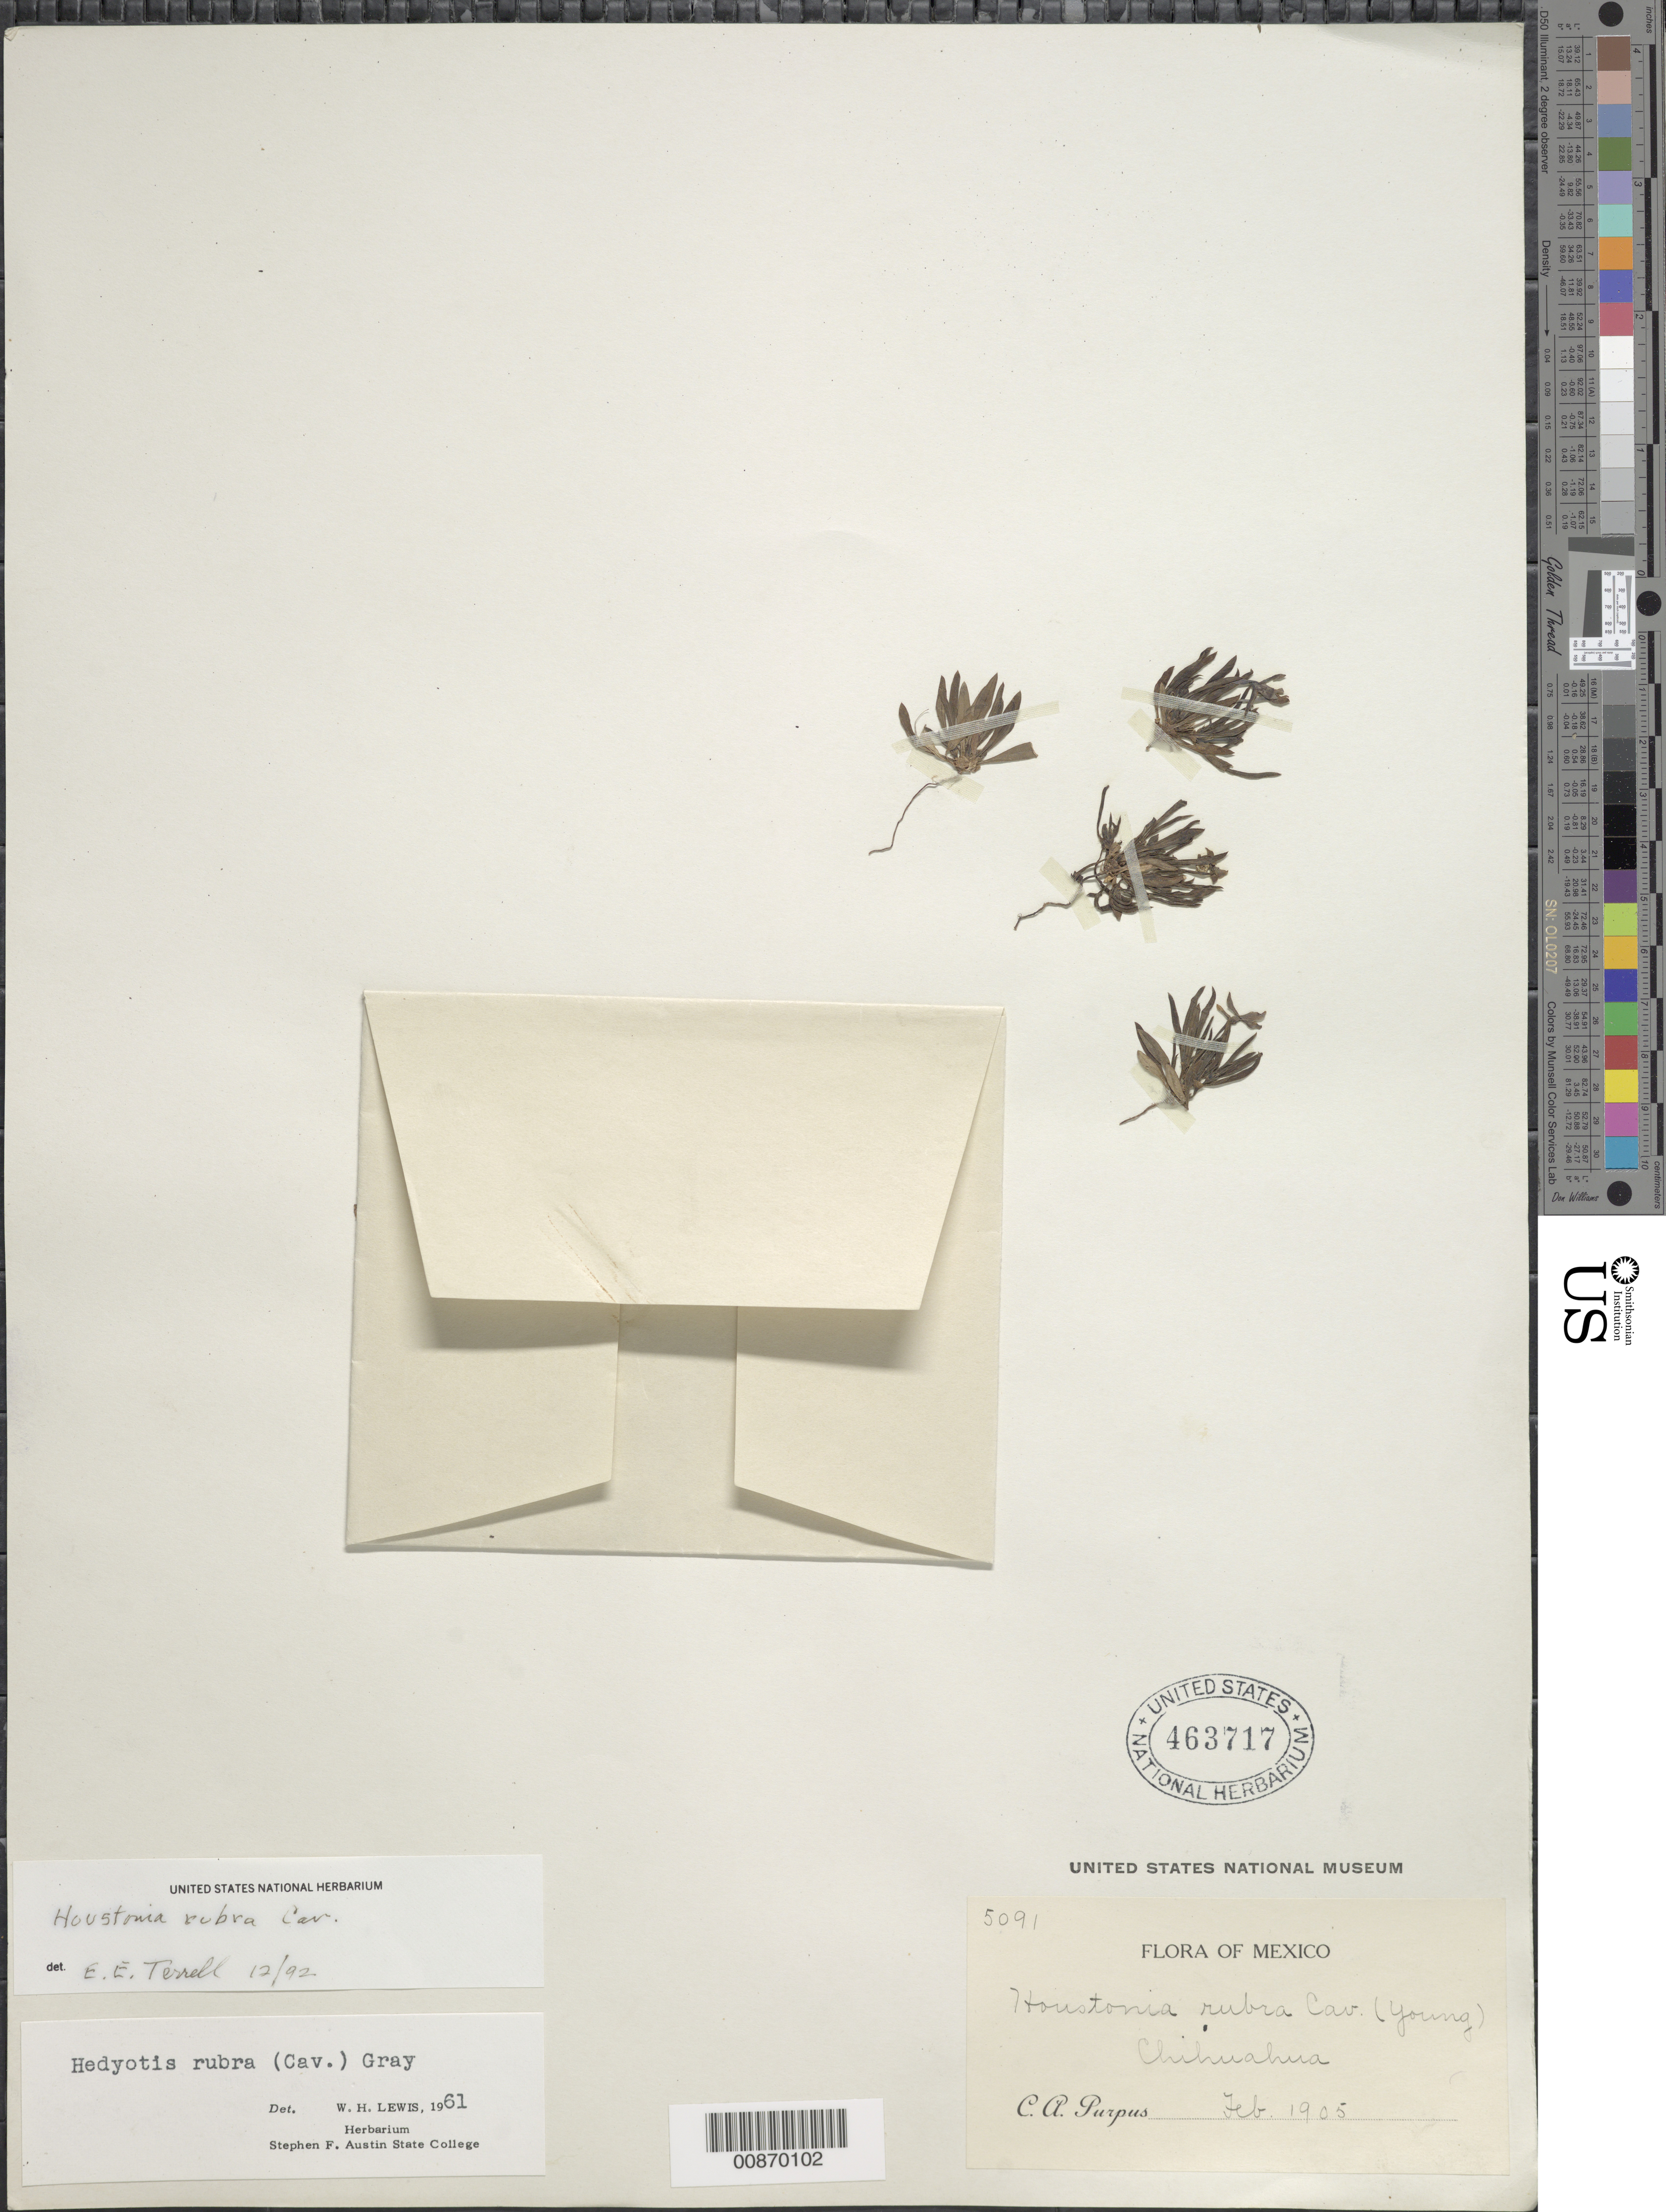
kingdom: Plantae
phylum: Tracheophyta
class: Magnoliopsida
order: Gentianales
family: Rubiaceae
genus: Houstonia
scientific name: Houstonia rubra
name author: Cav.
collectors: C. A. Purpus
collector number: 5091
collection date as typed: Feb 1905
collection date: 1905-02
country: Mexico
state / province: Chihuahua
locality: Chihuahua.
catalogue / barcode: US 463717